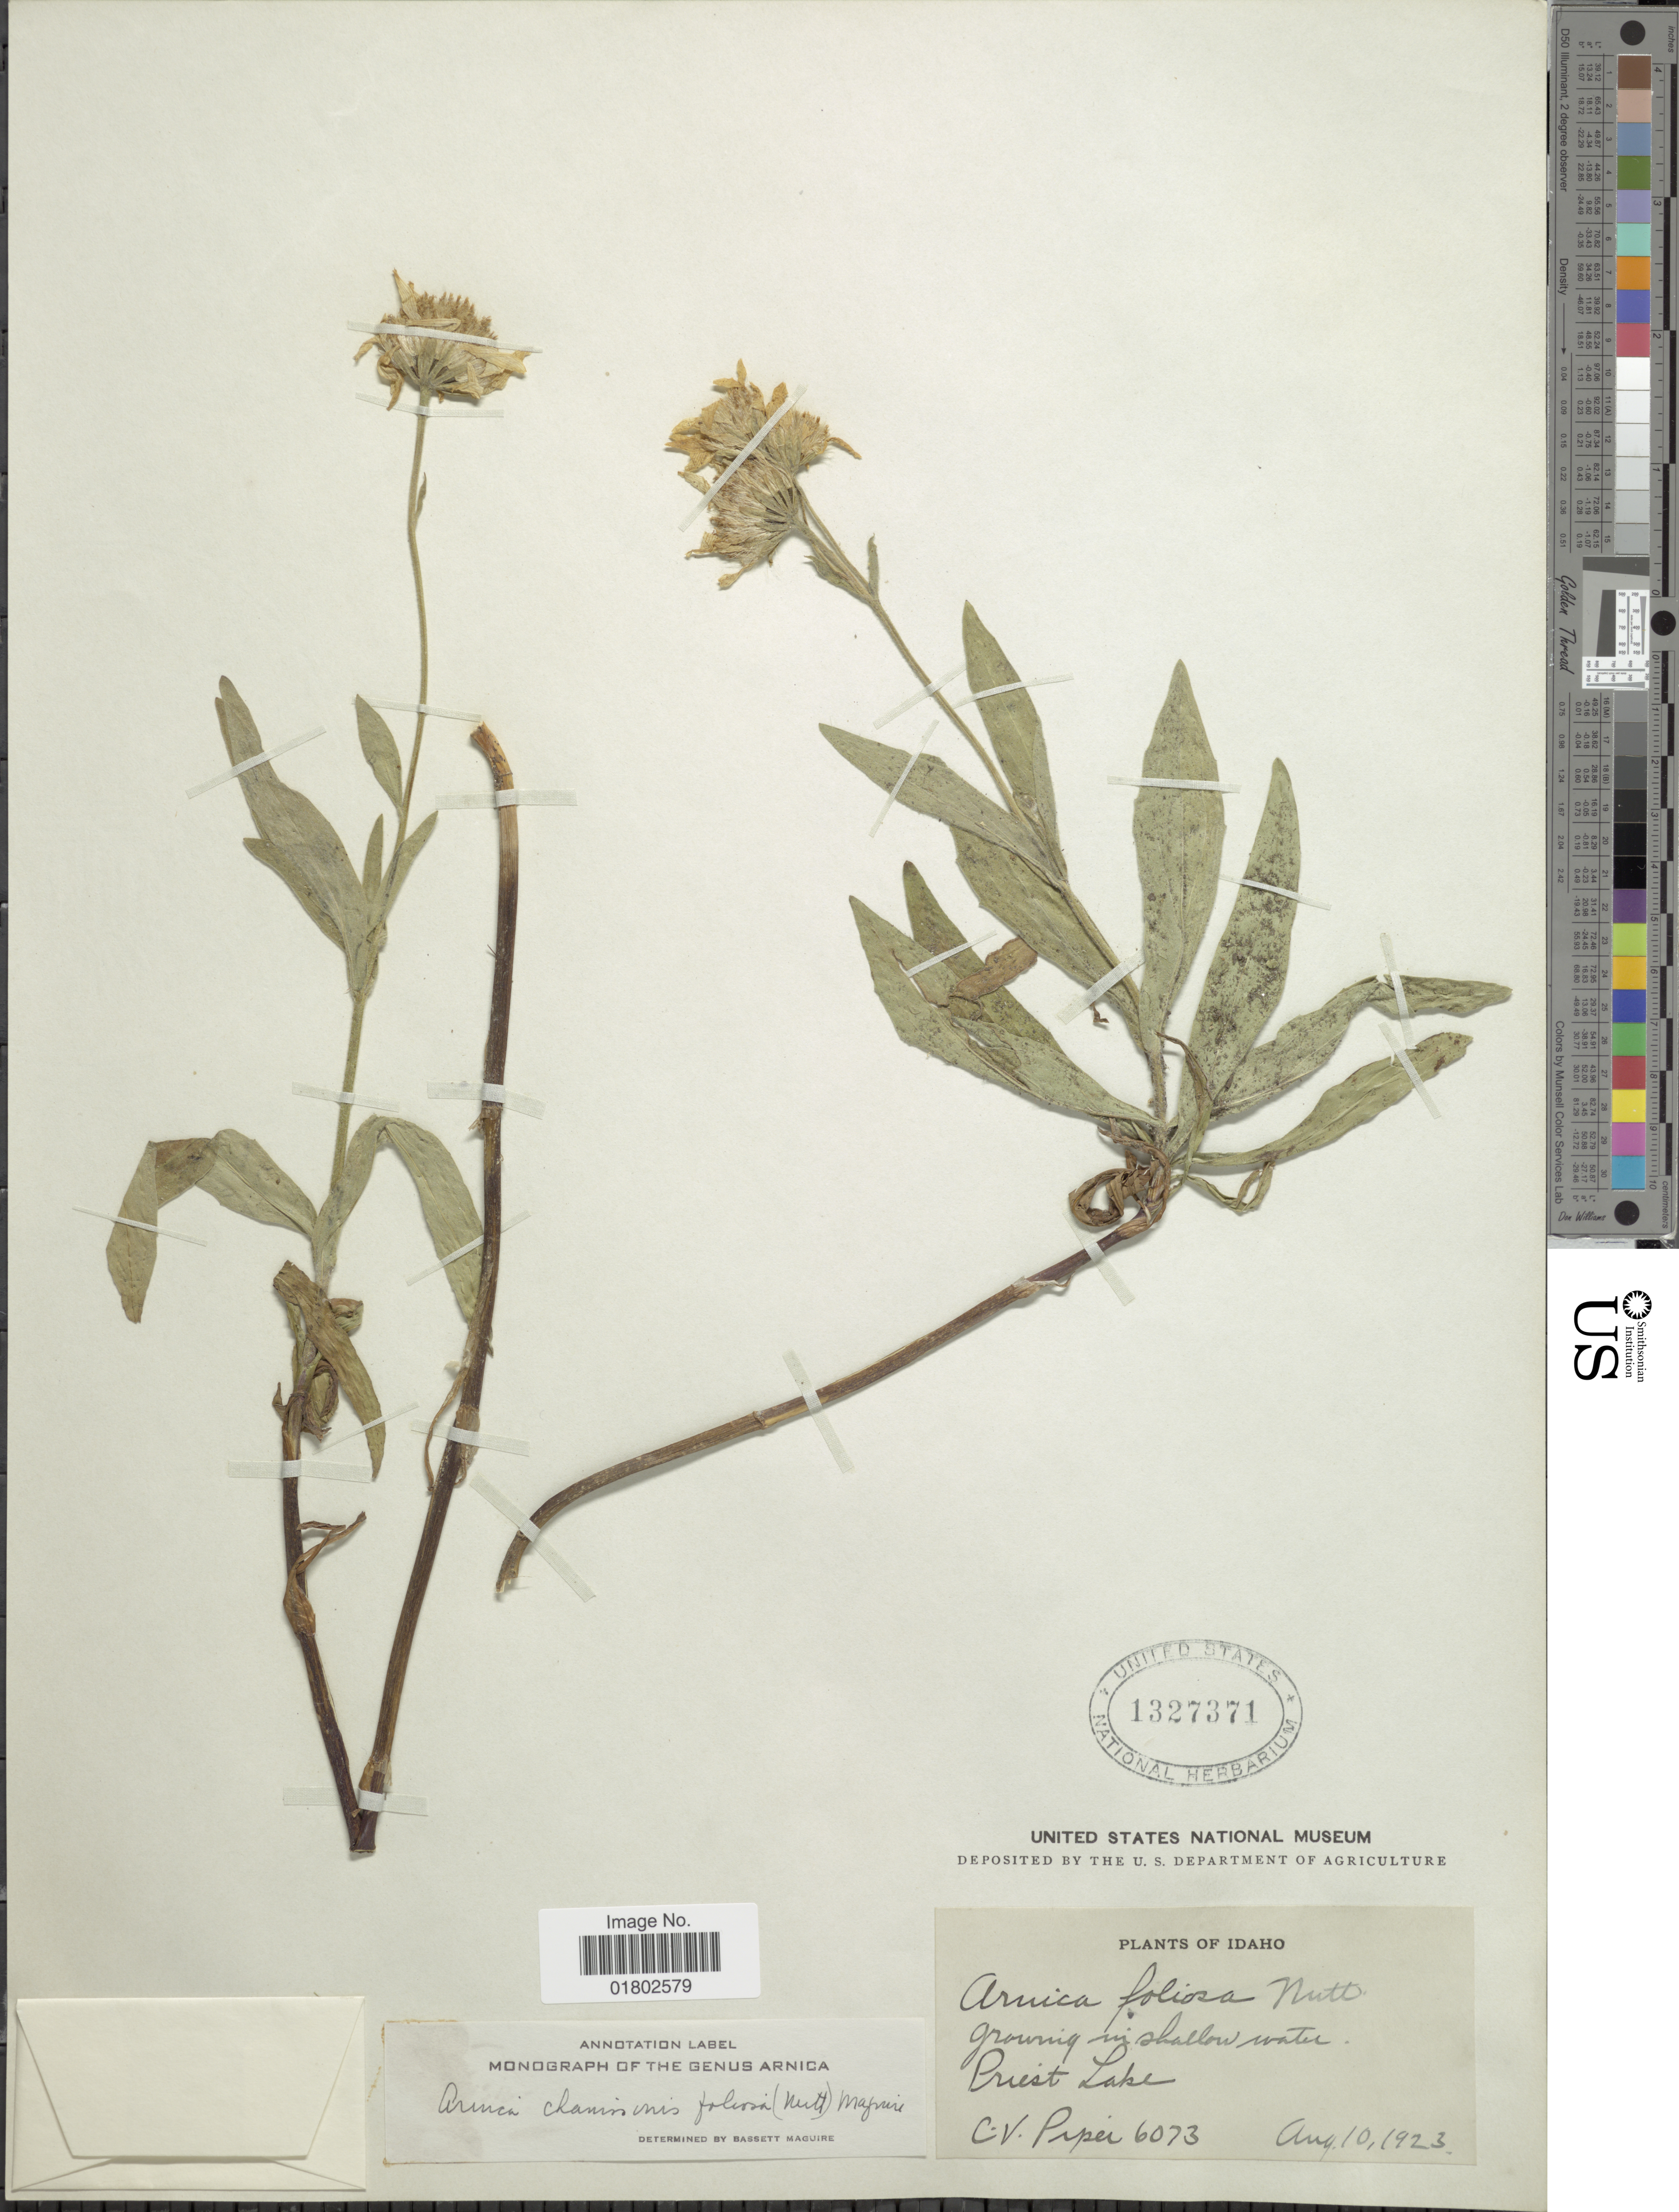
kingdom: Plantae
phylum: Tracheophyta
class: Magnoliopsida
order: Asterales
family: Asteraceae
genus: Arnica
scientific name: Arnica chamissonis subsp. foliosa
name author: (Nutt.) Maguire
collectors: C. V. Piper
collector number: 6073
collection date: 1923-08-10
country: United States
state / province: Idaho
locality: Priest Lake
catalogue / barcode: US 1327371